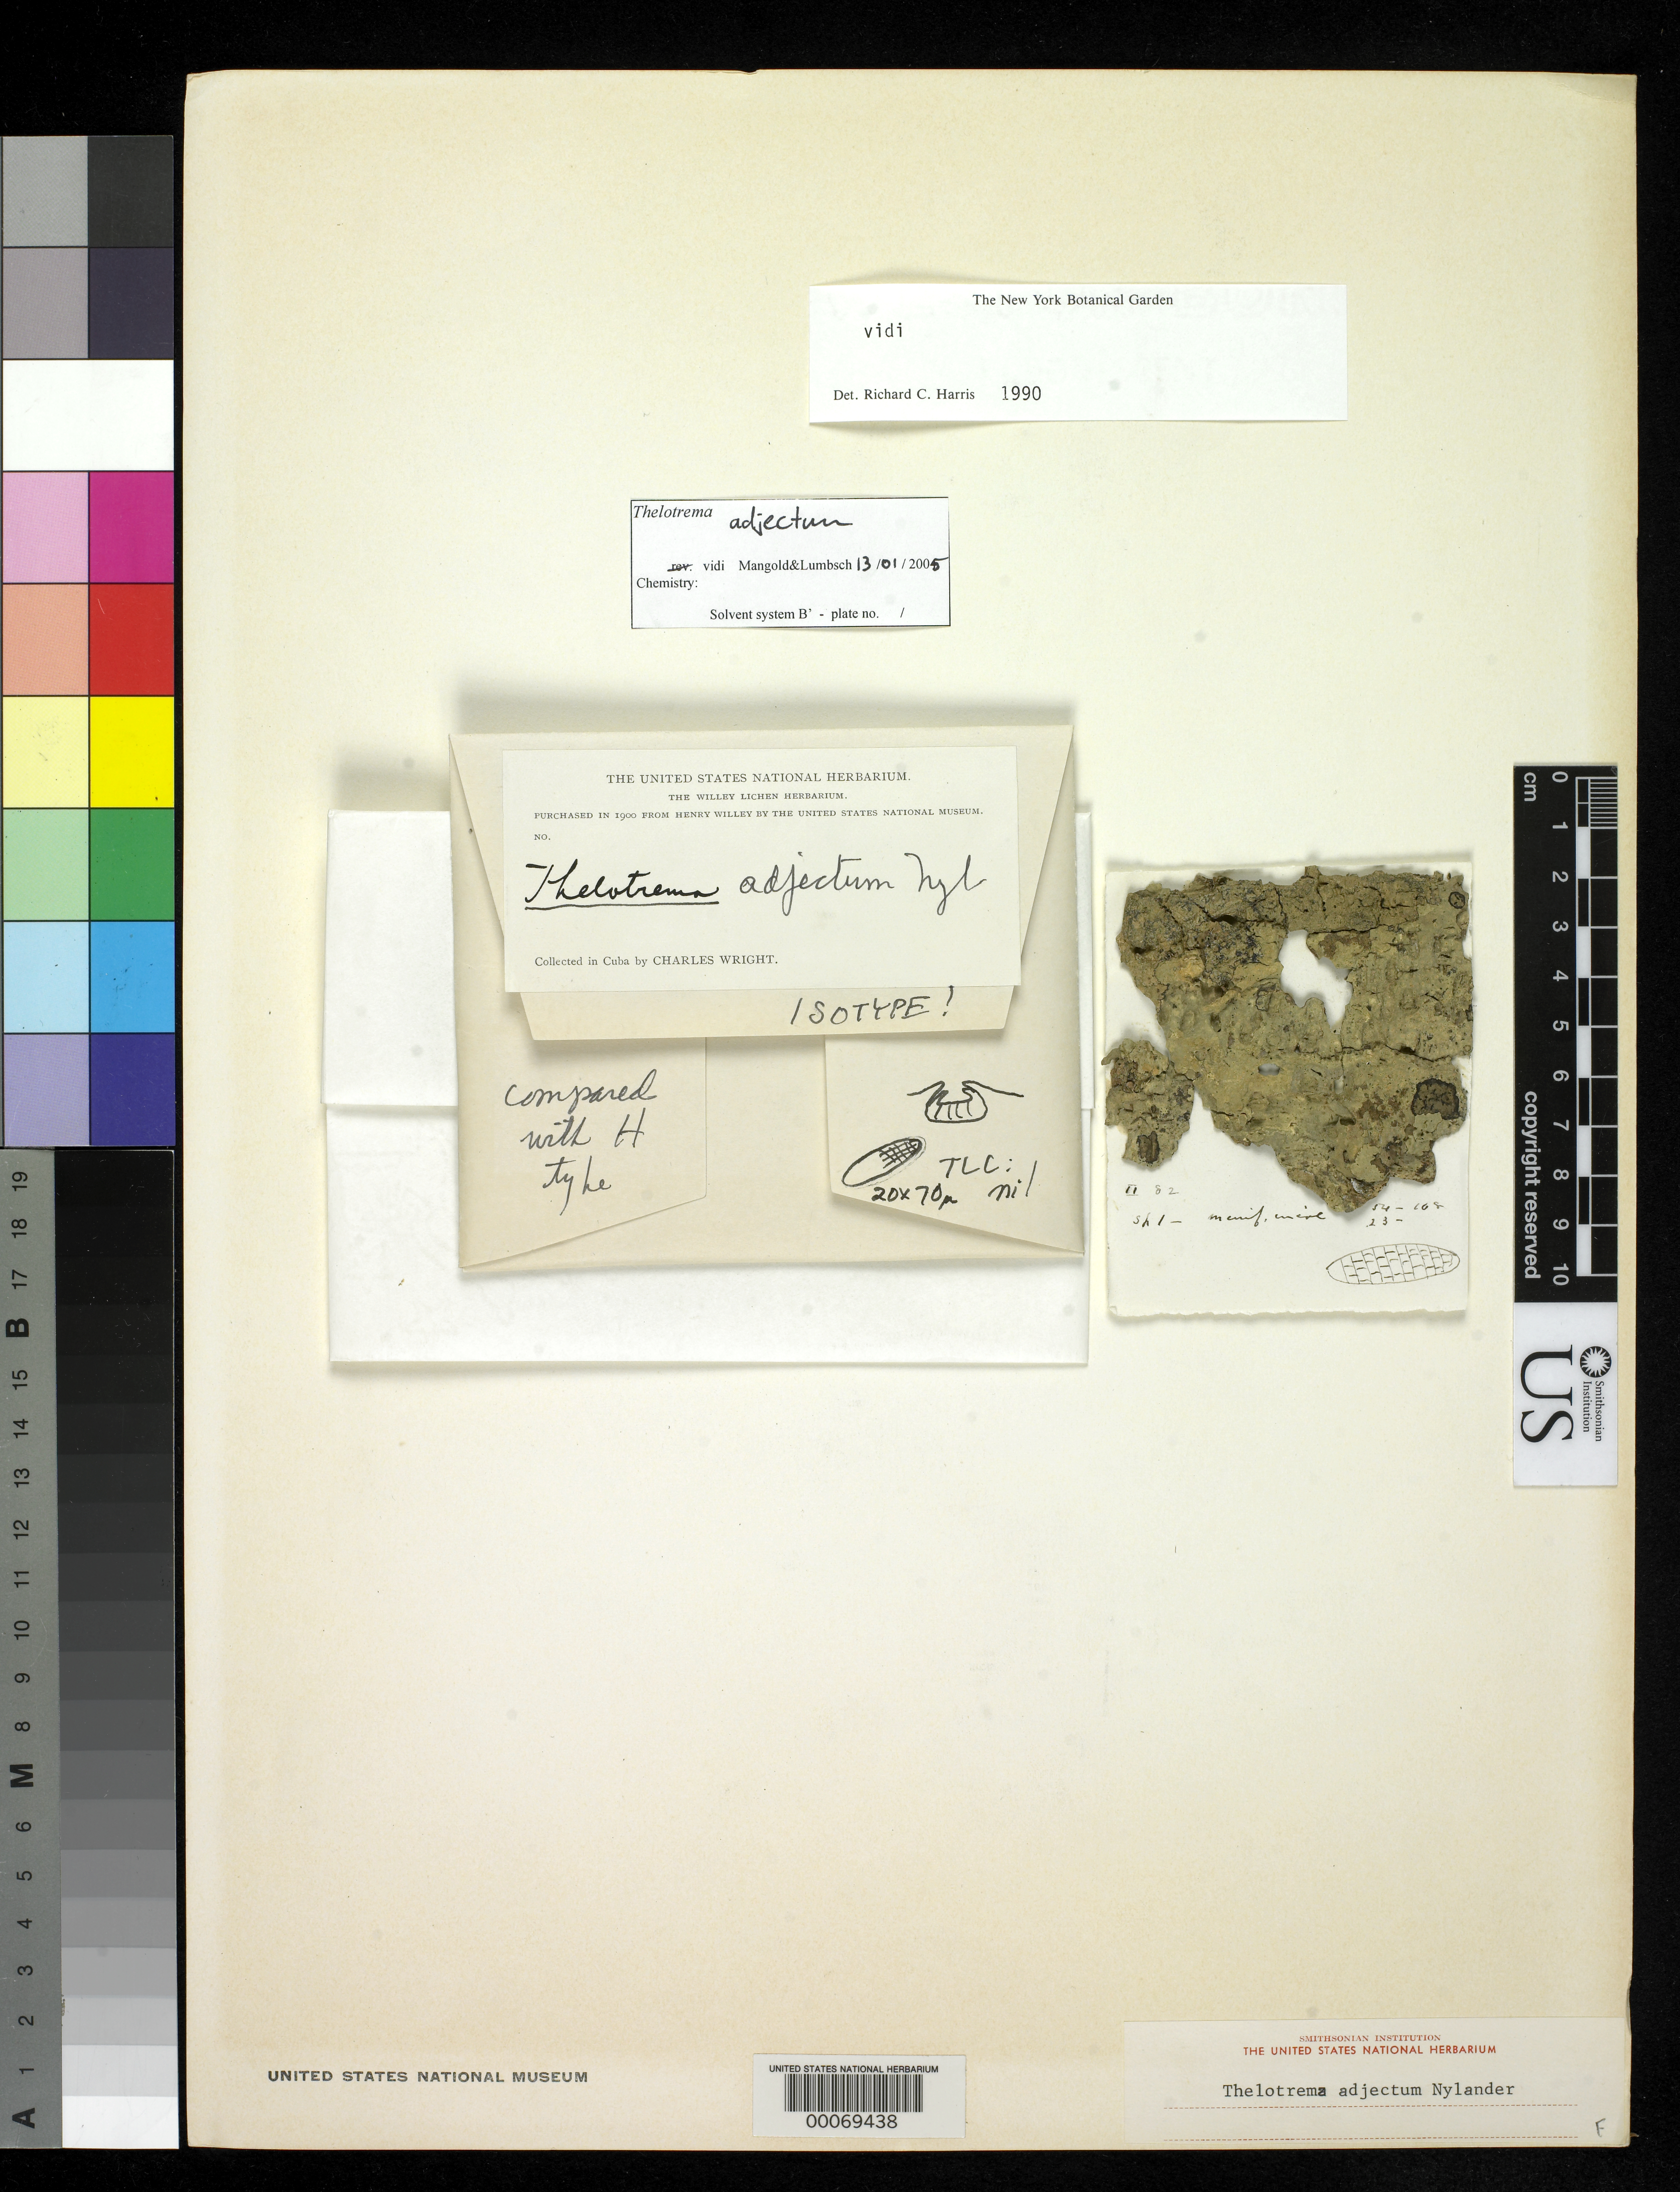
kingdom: Fungi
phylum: Ascomycota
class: Lecanoromycetes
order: Ostropales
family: Graphidaceae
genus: Thelotrema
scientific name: Thelotrema adjectum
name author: Nyl.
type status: Isotype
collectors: C. Wright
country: Cuba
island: Greater Antilles